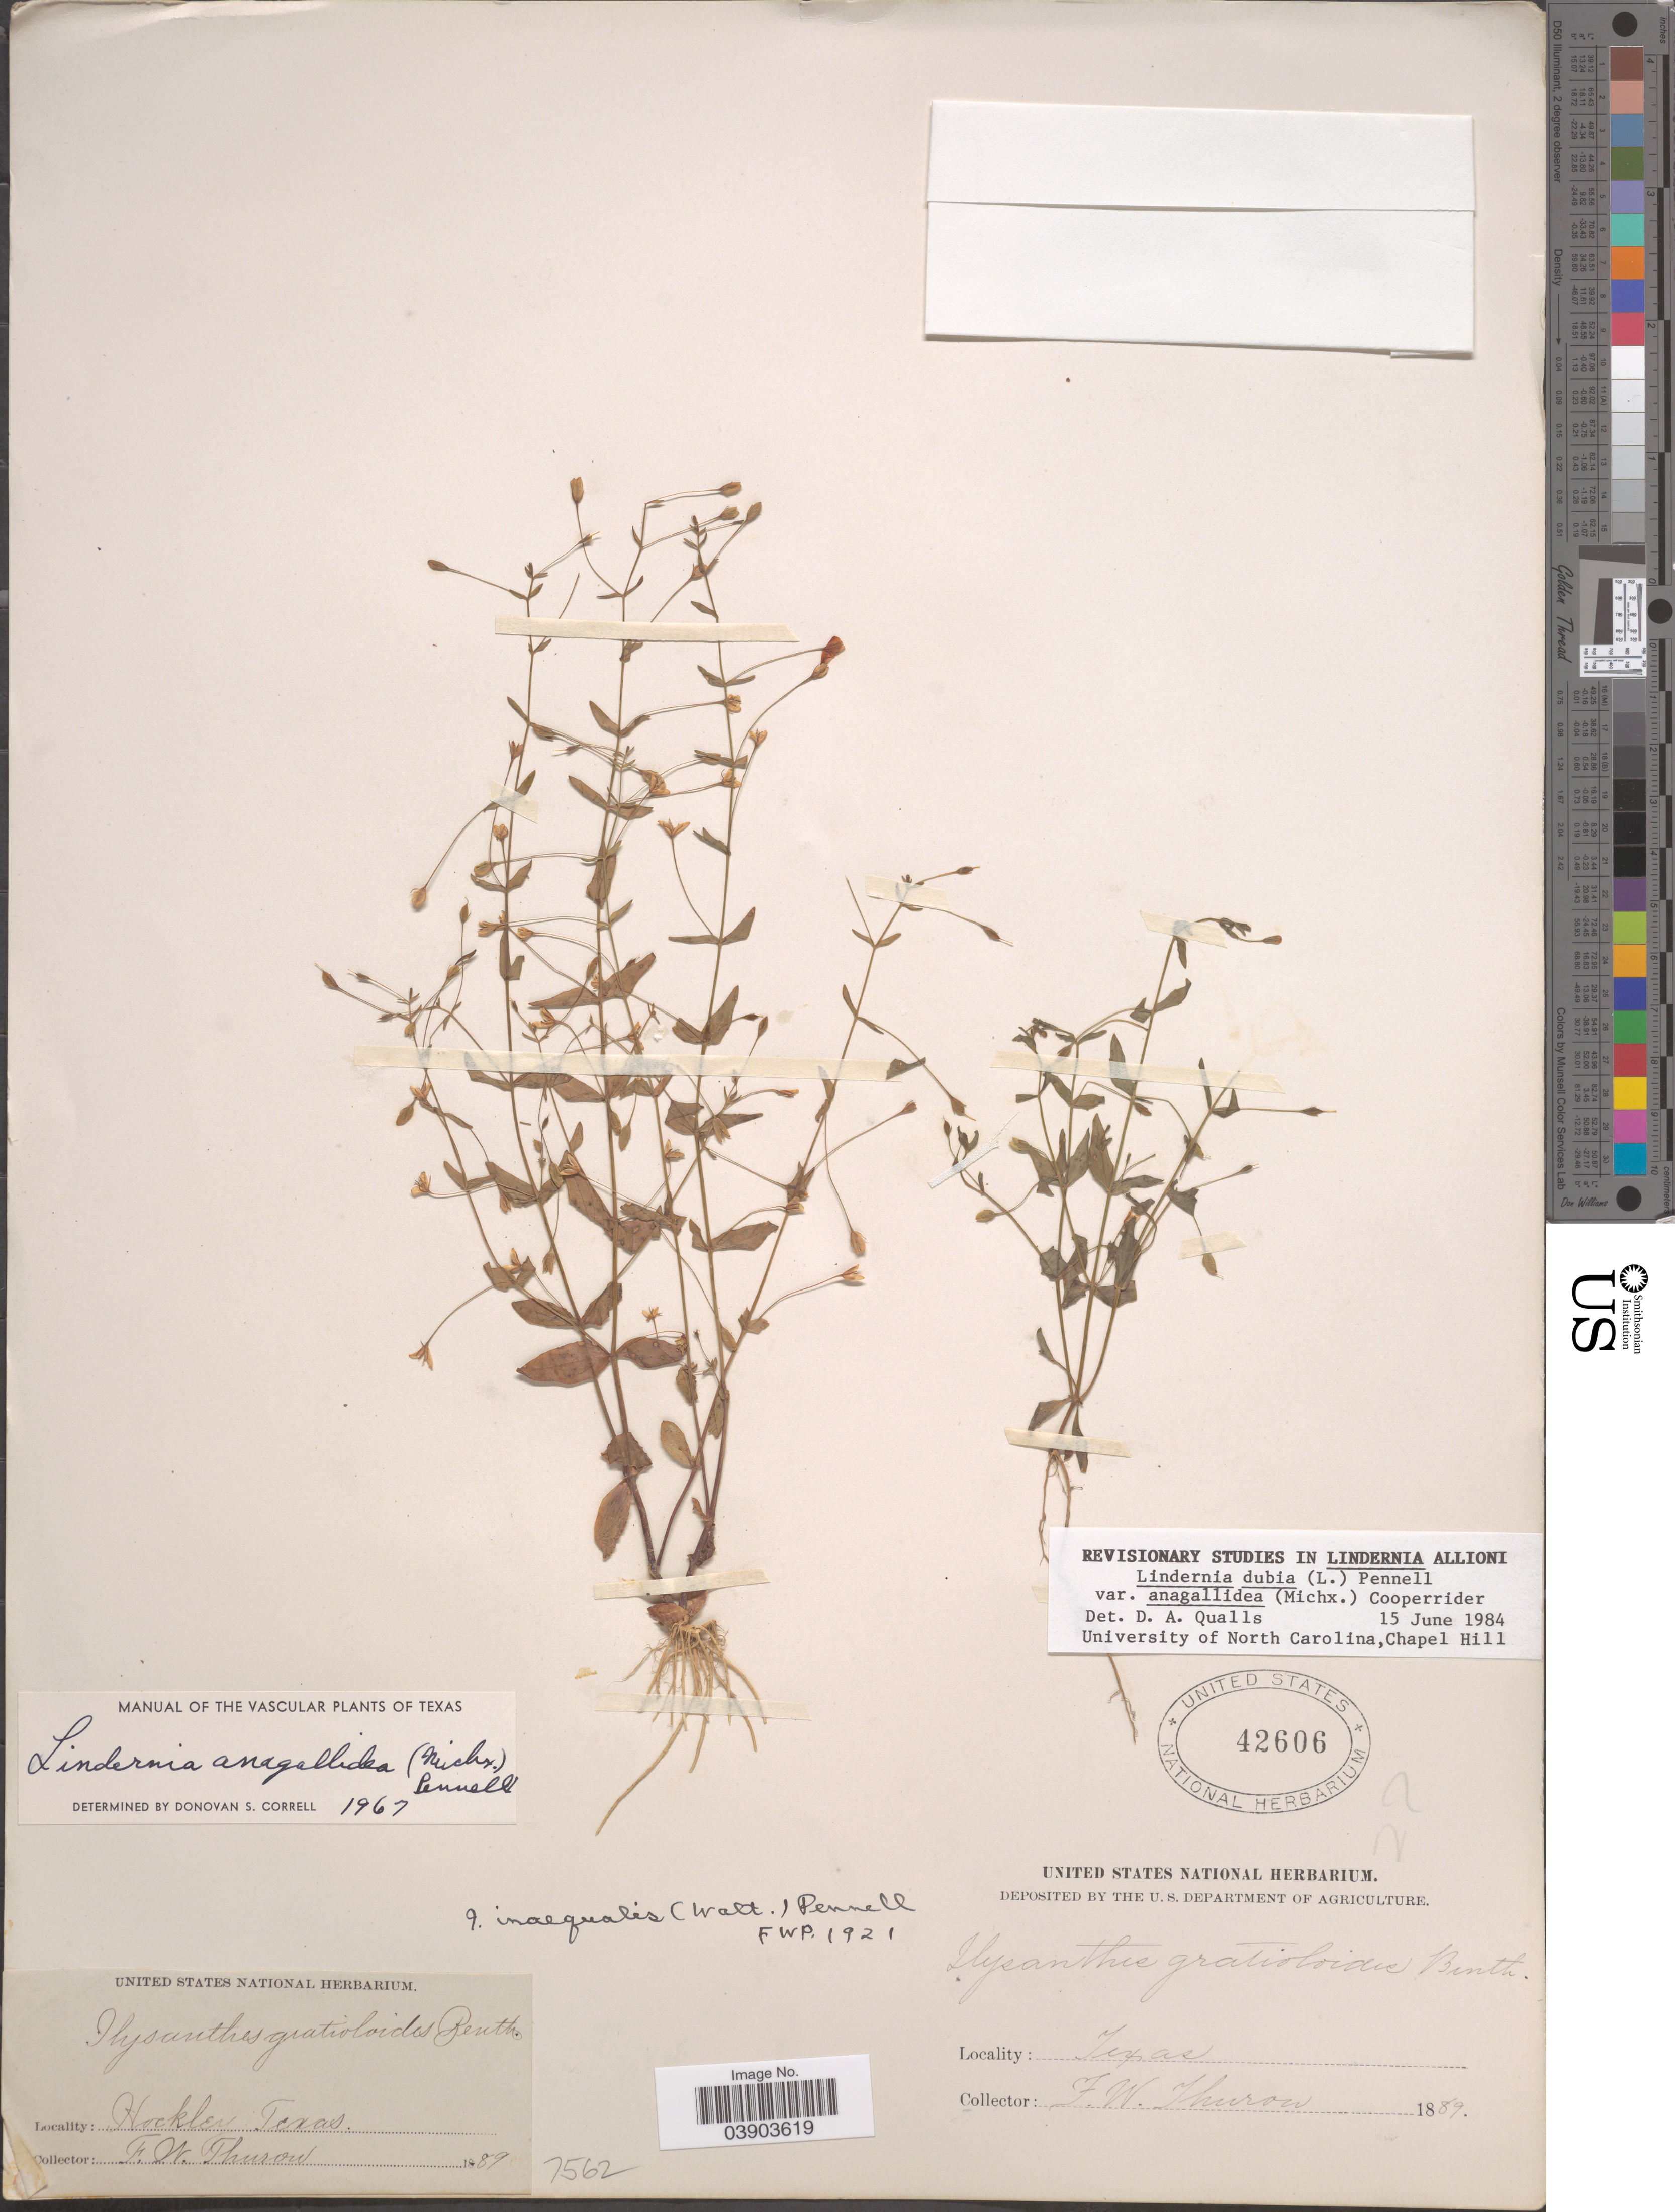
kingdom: Plantae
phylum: Tracheophyta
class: Magnoliopsida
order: Lamiales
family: Linderniaceae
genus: Lindernia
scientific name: Lindernia dubia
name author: (L.) Pennell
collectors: F. W. Thurow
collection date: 1889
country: United States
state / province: Texas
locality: Hockley.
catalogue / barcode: US 42606